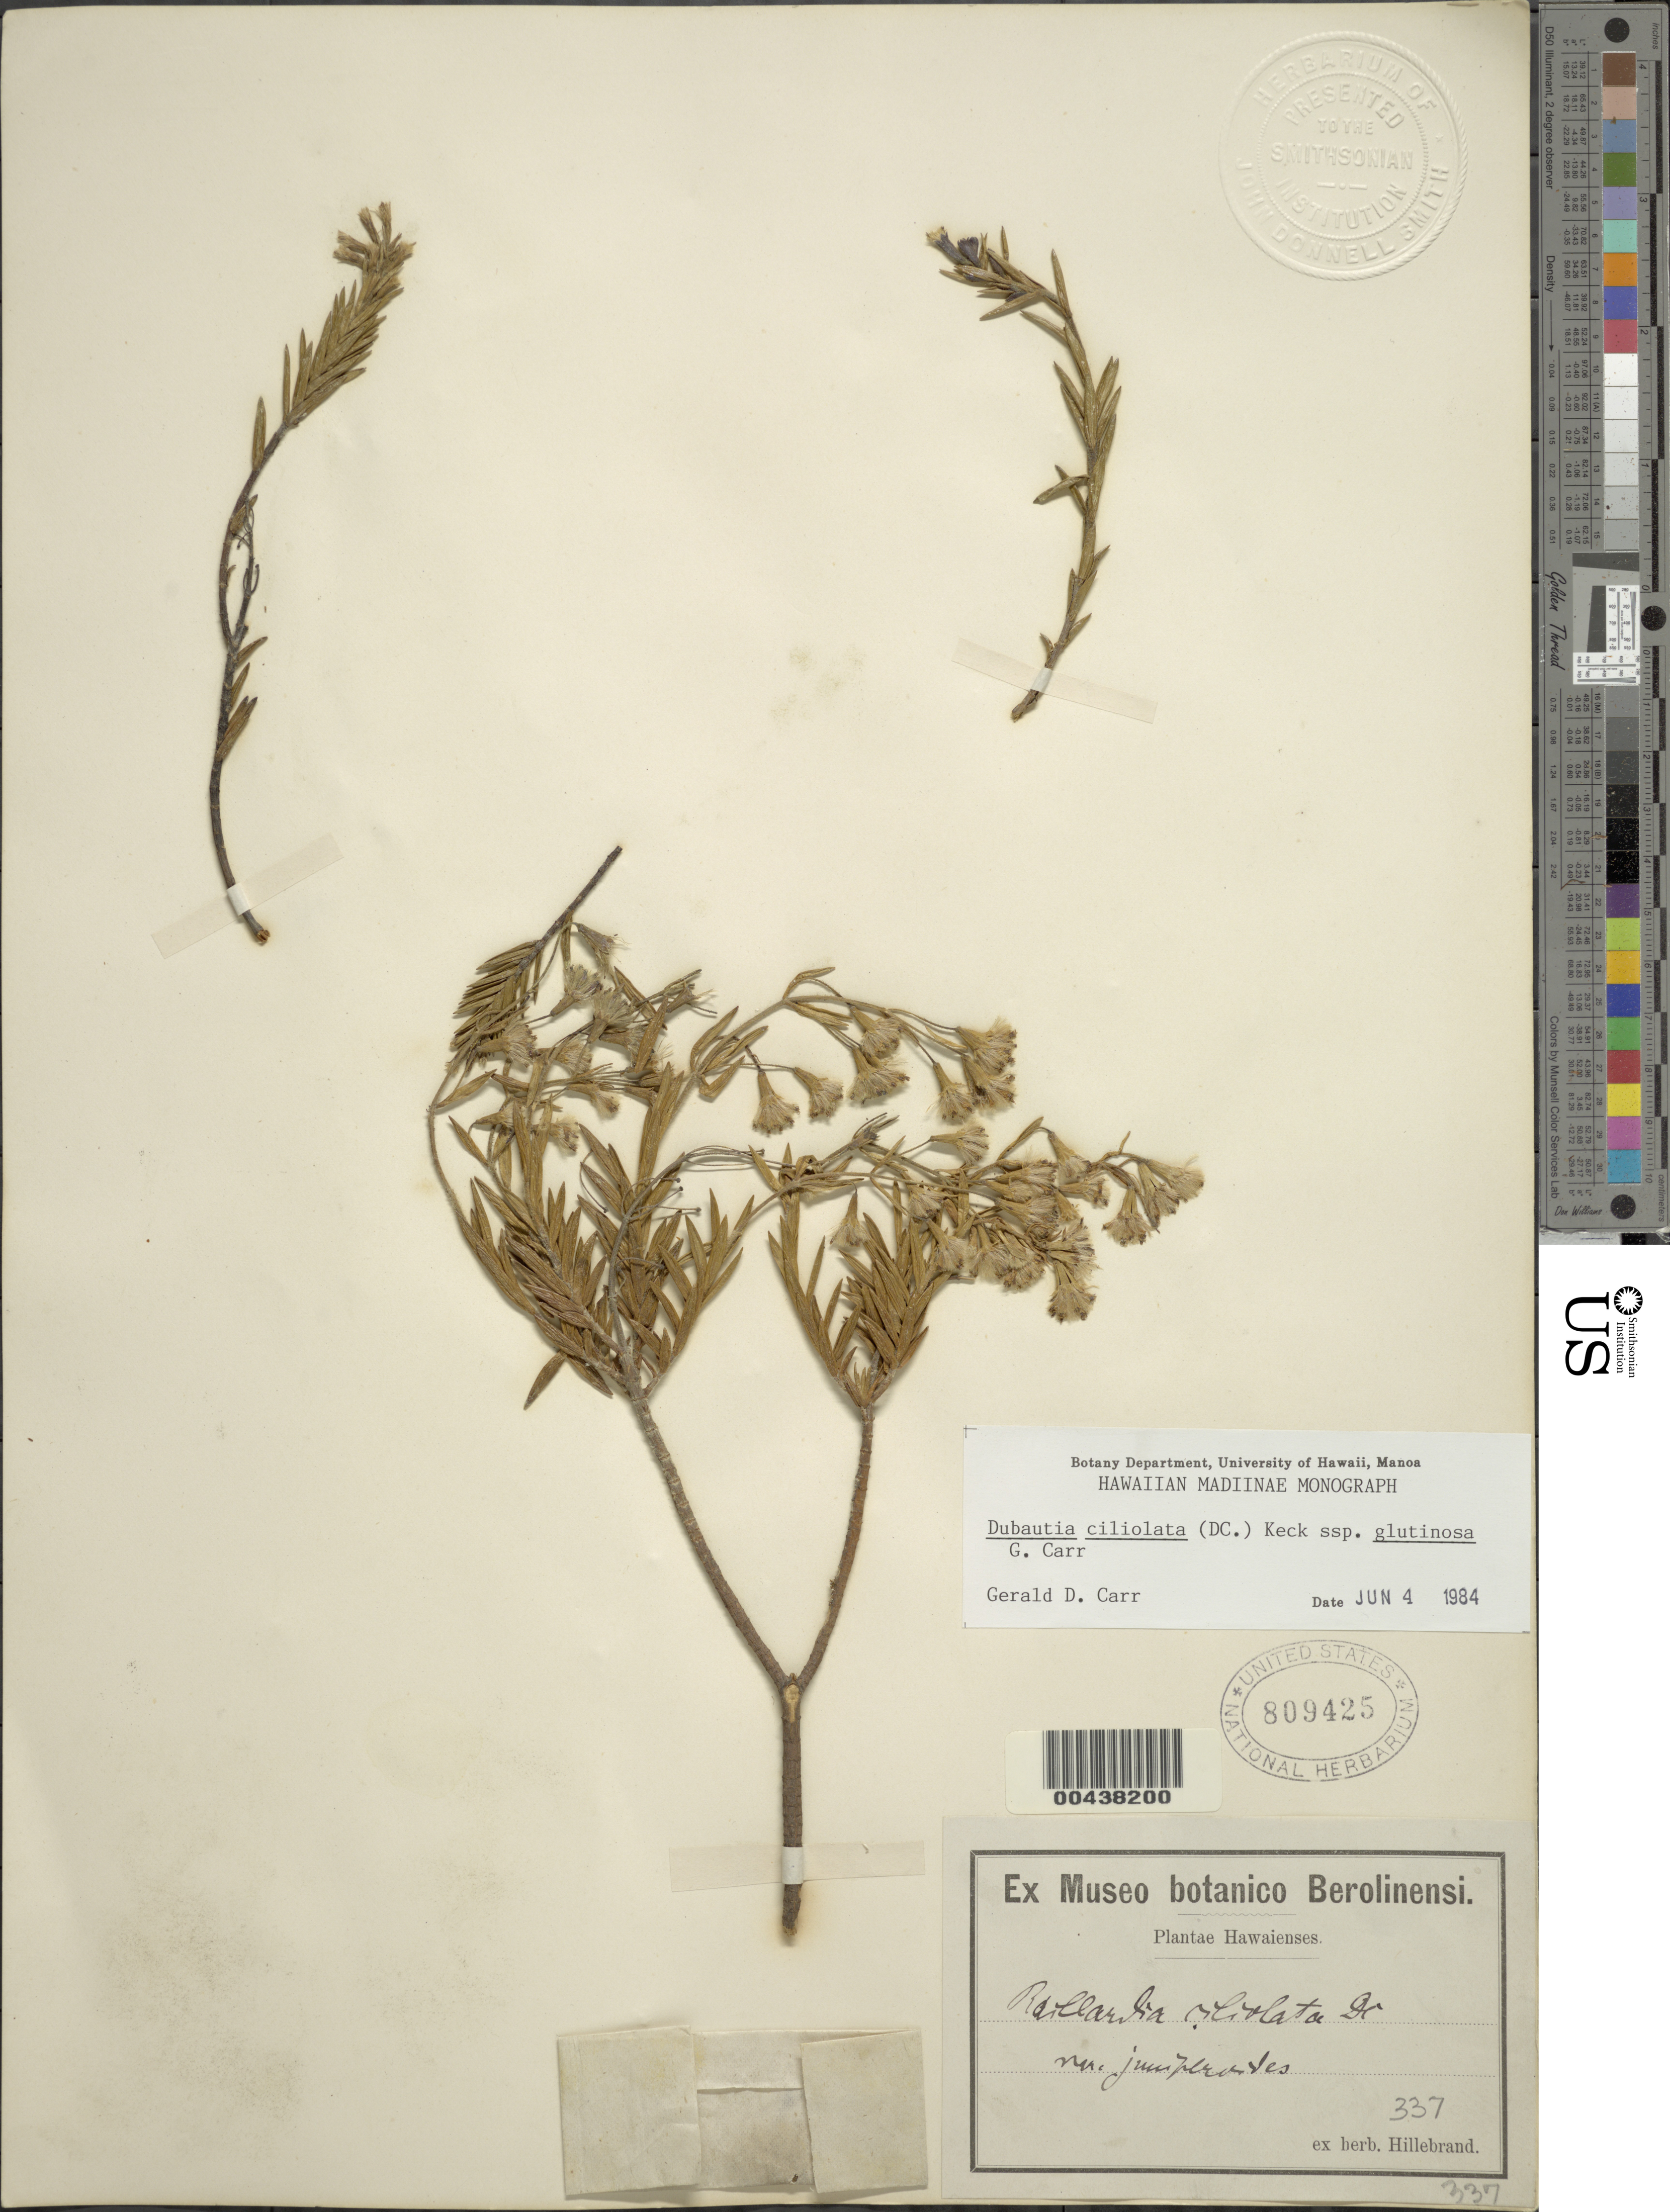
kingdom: Plantae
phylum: Tracheophyta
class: Magnoliopsida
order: Asterales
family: Asteraceae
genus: Dubautia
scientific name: Dubautia ciliolata subsp. glutinosa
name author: G.D. Carr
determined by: Carr, G. D.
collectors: W. Hillebrand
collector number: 337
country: United States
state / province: Hawaii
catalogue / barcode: US 809425